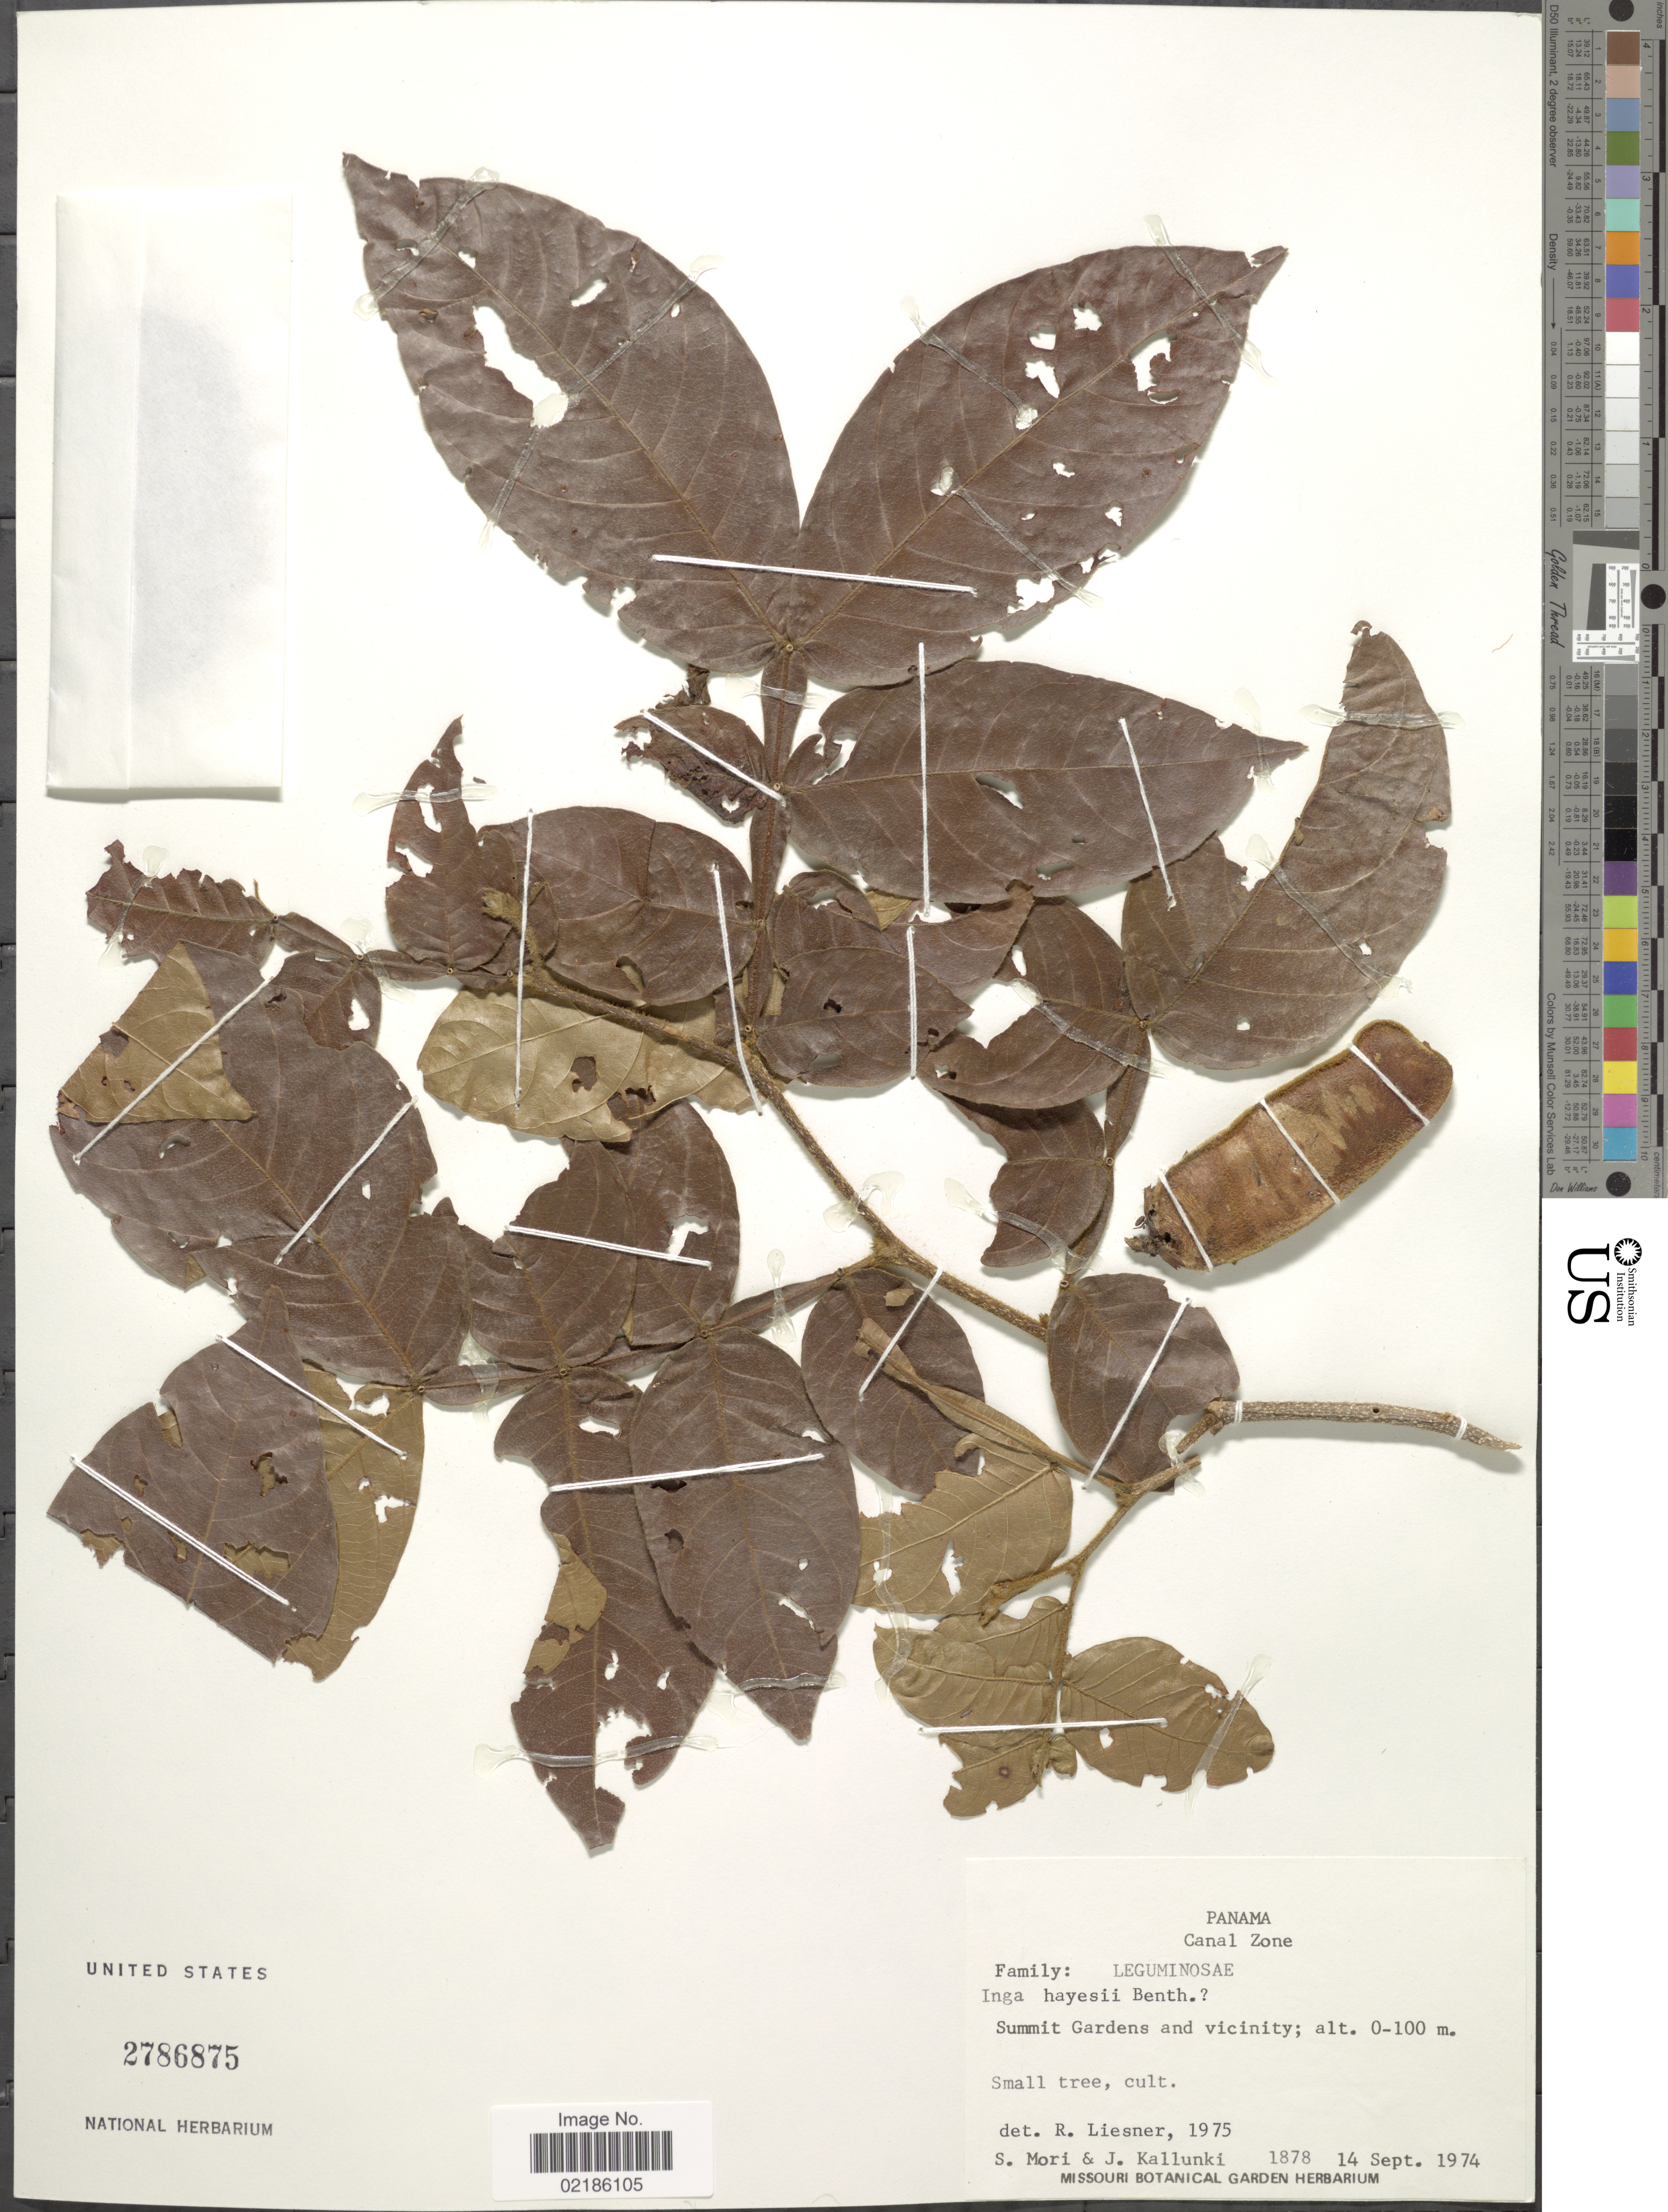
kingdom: Plantae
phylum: Tracheophyta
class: Magnoliopsida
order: Fabales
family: Fabaceae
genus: Inga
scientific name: Inga hayesii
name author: Benth.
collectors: S. Mori & J. Kallunki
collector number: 1878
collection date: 1974-09-14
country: Panama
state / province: Colón / Panamá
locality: Canal Zone. Summit Gardens and vicinity.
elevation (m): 0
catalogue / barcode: US 2786875